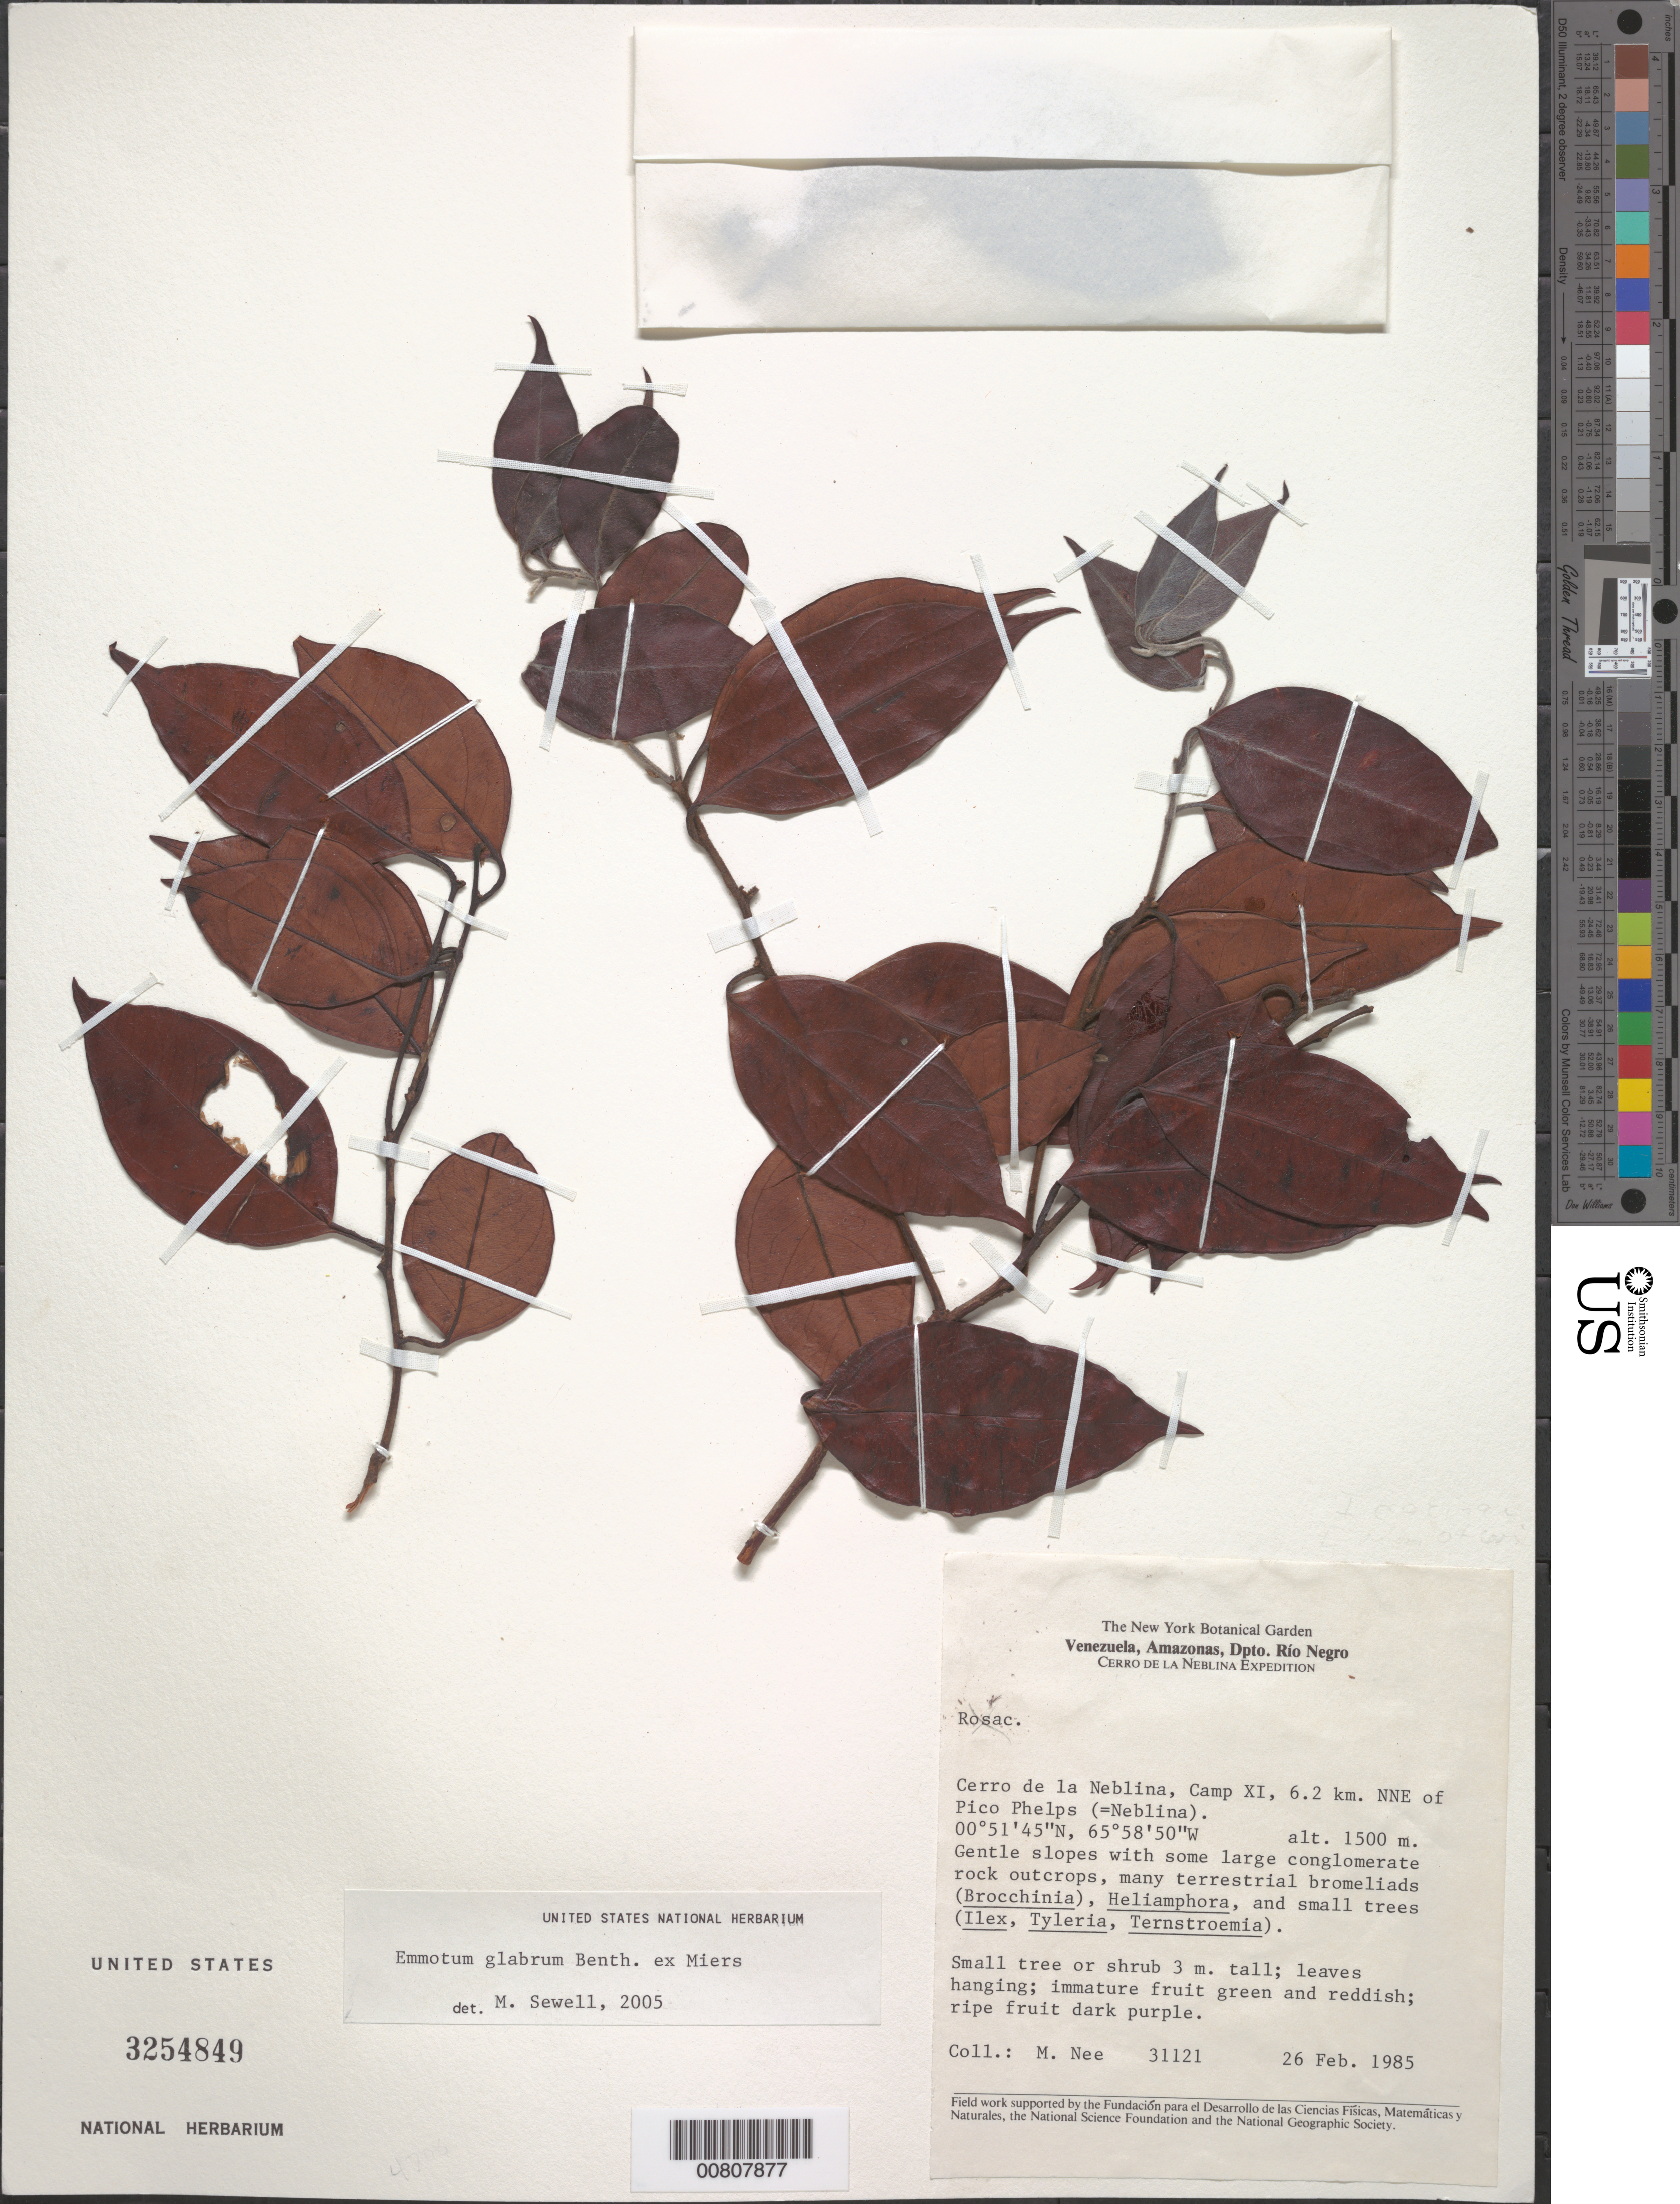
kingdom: Plantae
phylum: Tracheophyta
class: Magnoliopsida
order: Metteniusales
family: Metteniusaceae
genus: Emmotum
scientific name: Emmotum glabrum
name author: Benth. ex Miers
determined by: Sewell, M.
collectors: M. Nee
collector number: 31121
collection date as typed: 26-Feb-85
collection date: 1985-02-26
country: Venezuela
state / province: Amazonas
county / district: Río Negro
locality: Cerro de la Neblina, Camp XI, 6.2 km NNE of Pico Phelps (=Neblina)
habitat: Gentle slopes w/ some lg conglomerate rock outcrops, w/ many terrestrial bromeliads (Brocchinia), Heliamphora, & sm. trees (Ilex, Tyleria,Ternstroemia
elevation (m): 1500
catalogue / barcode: US 3254849